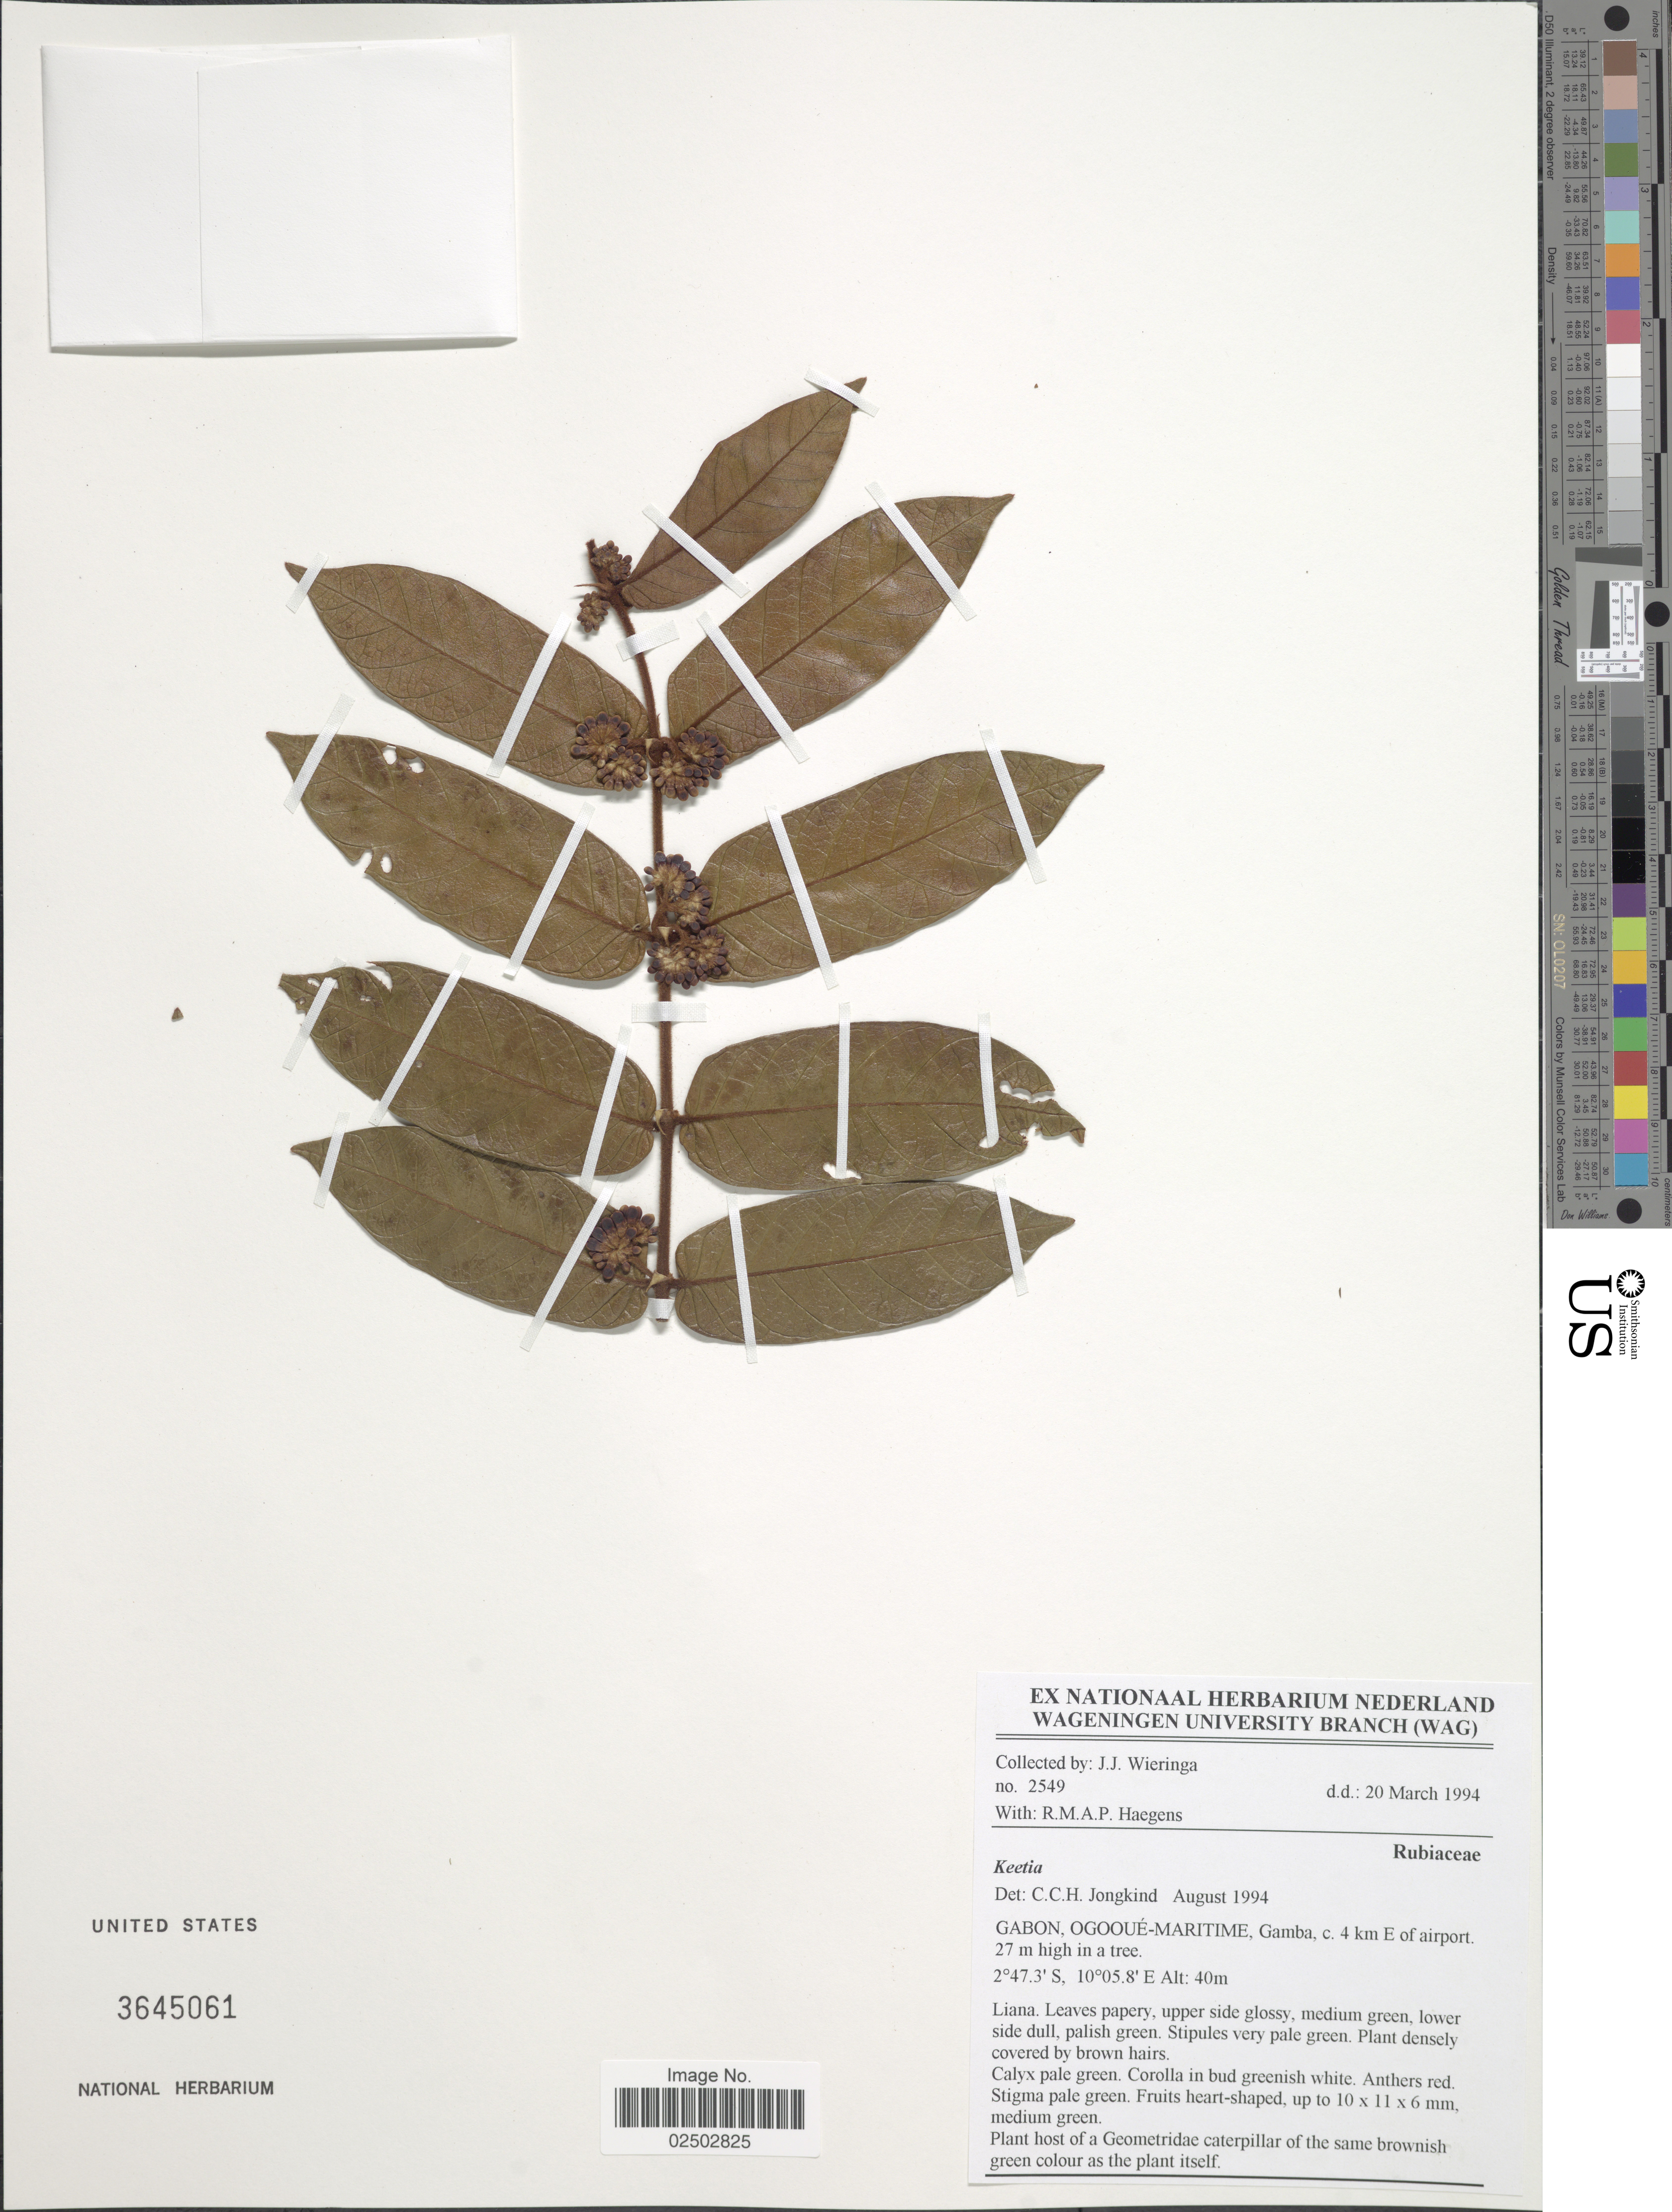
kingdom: Plantae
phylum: Tracheophyta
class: Magnoliopsida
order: Gentianales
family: Rubiaceae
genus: Keetia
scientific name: Keetia sp.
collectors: J. Wieringa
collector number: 2549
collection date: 1994-03-20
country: Gabon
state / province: Ogooue-Maritime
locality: Ogooue-Maritime, Gamba, 4 km E of airport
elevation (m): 40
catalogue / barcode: US 3645061